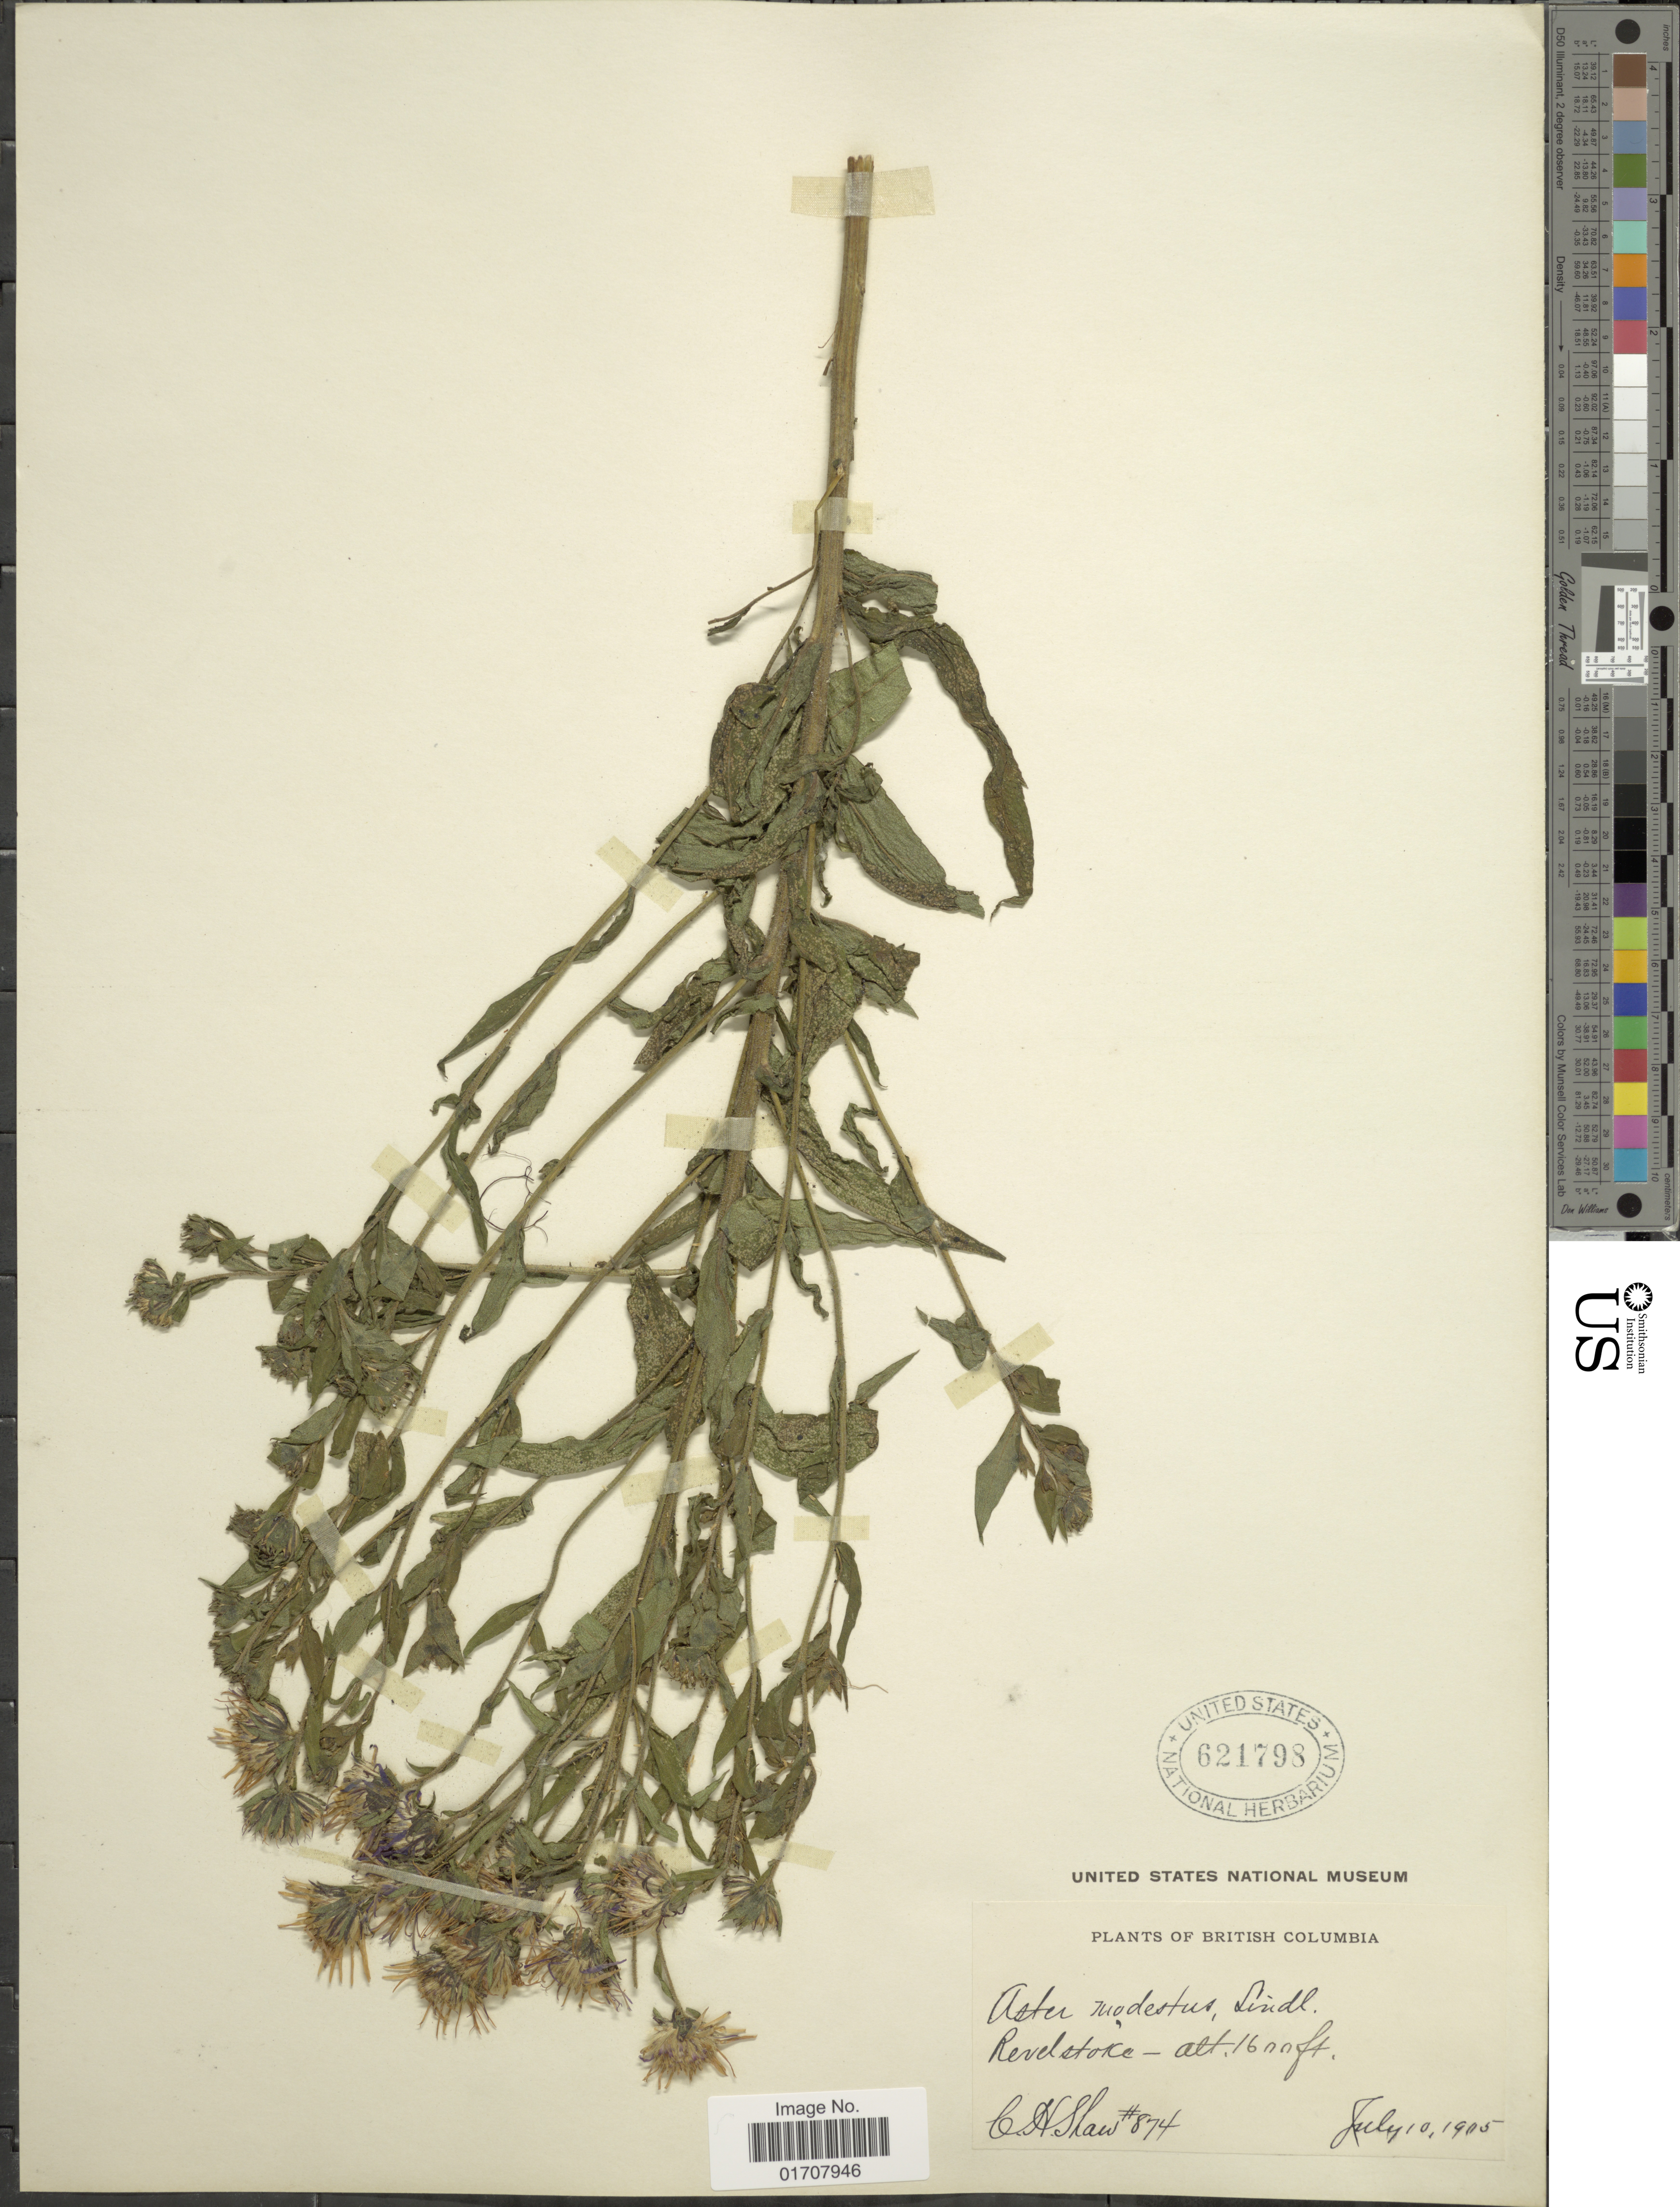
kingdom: Plantae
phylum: Tracheophyta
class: Magnoliopsida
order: Asterales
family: Asteraceae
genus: Canadanthus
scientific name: Canadanthus modestus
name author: (Lindl.) G.L. Nesom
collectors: C. H. Shaw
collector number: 874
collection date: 1905-07-10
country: Canada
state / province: British Columbia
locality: Revelstoke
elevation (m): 488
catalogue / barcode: US 621798